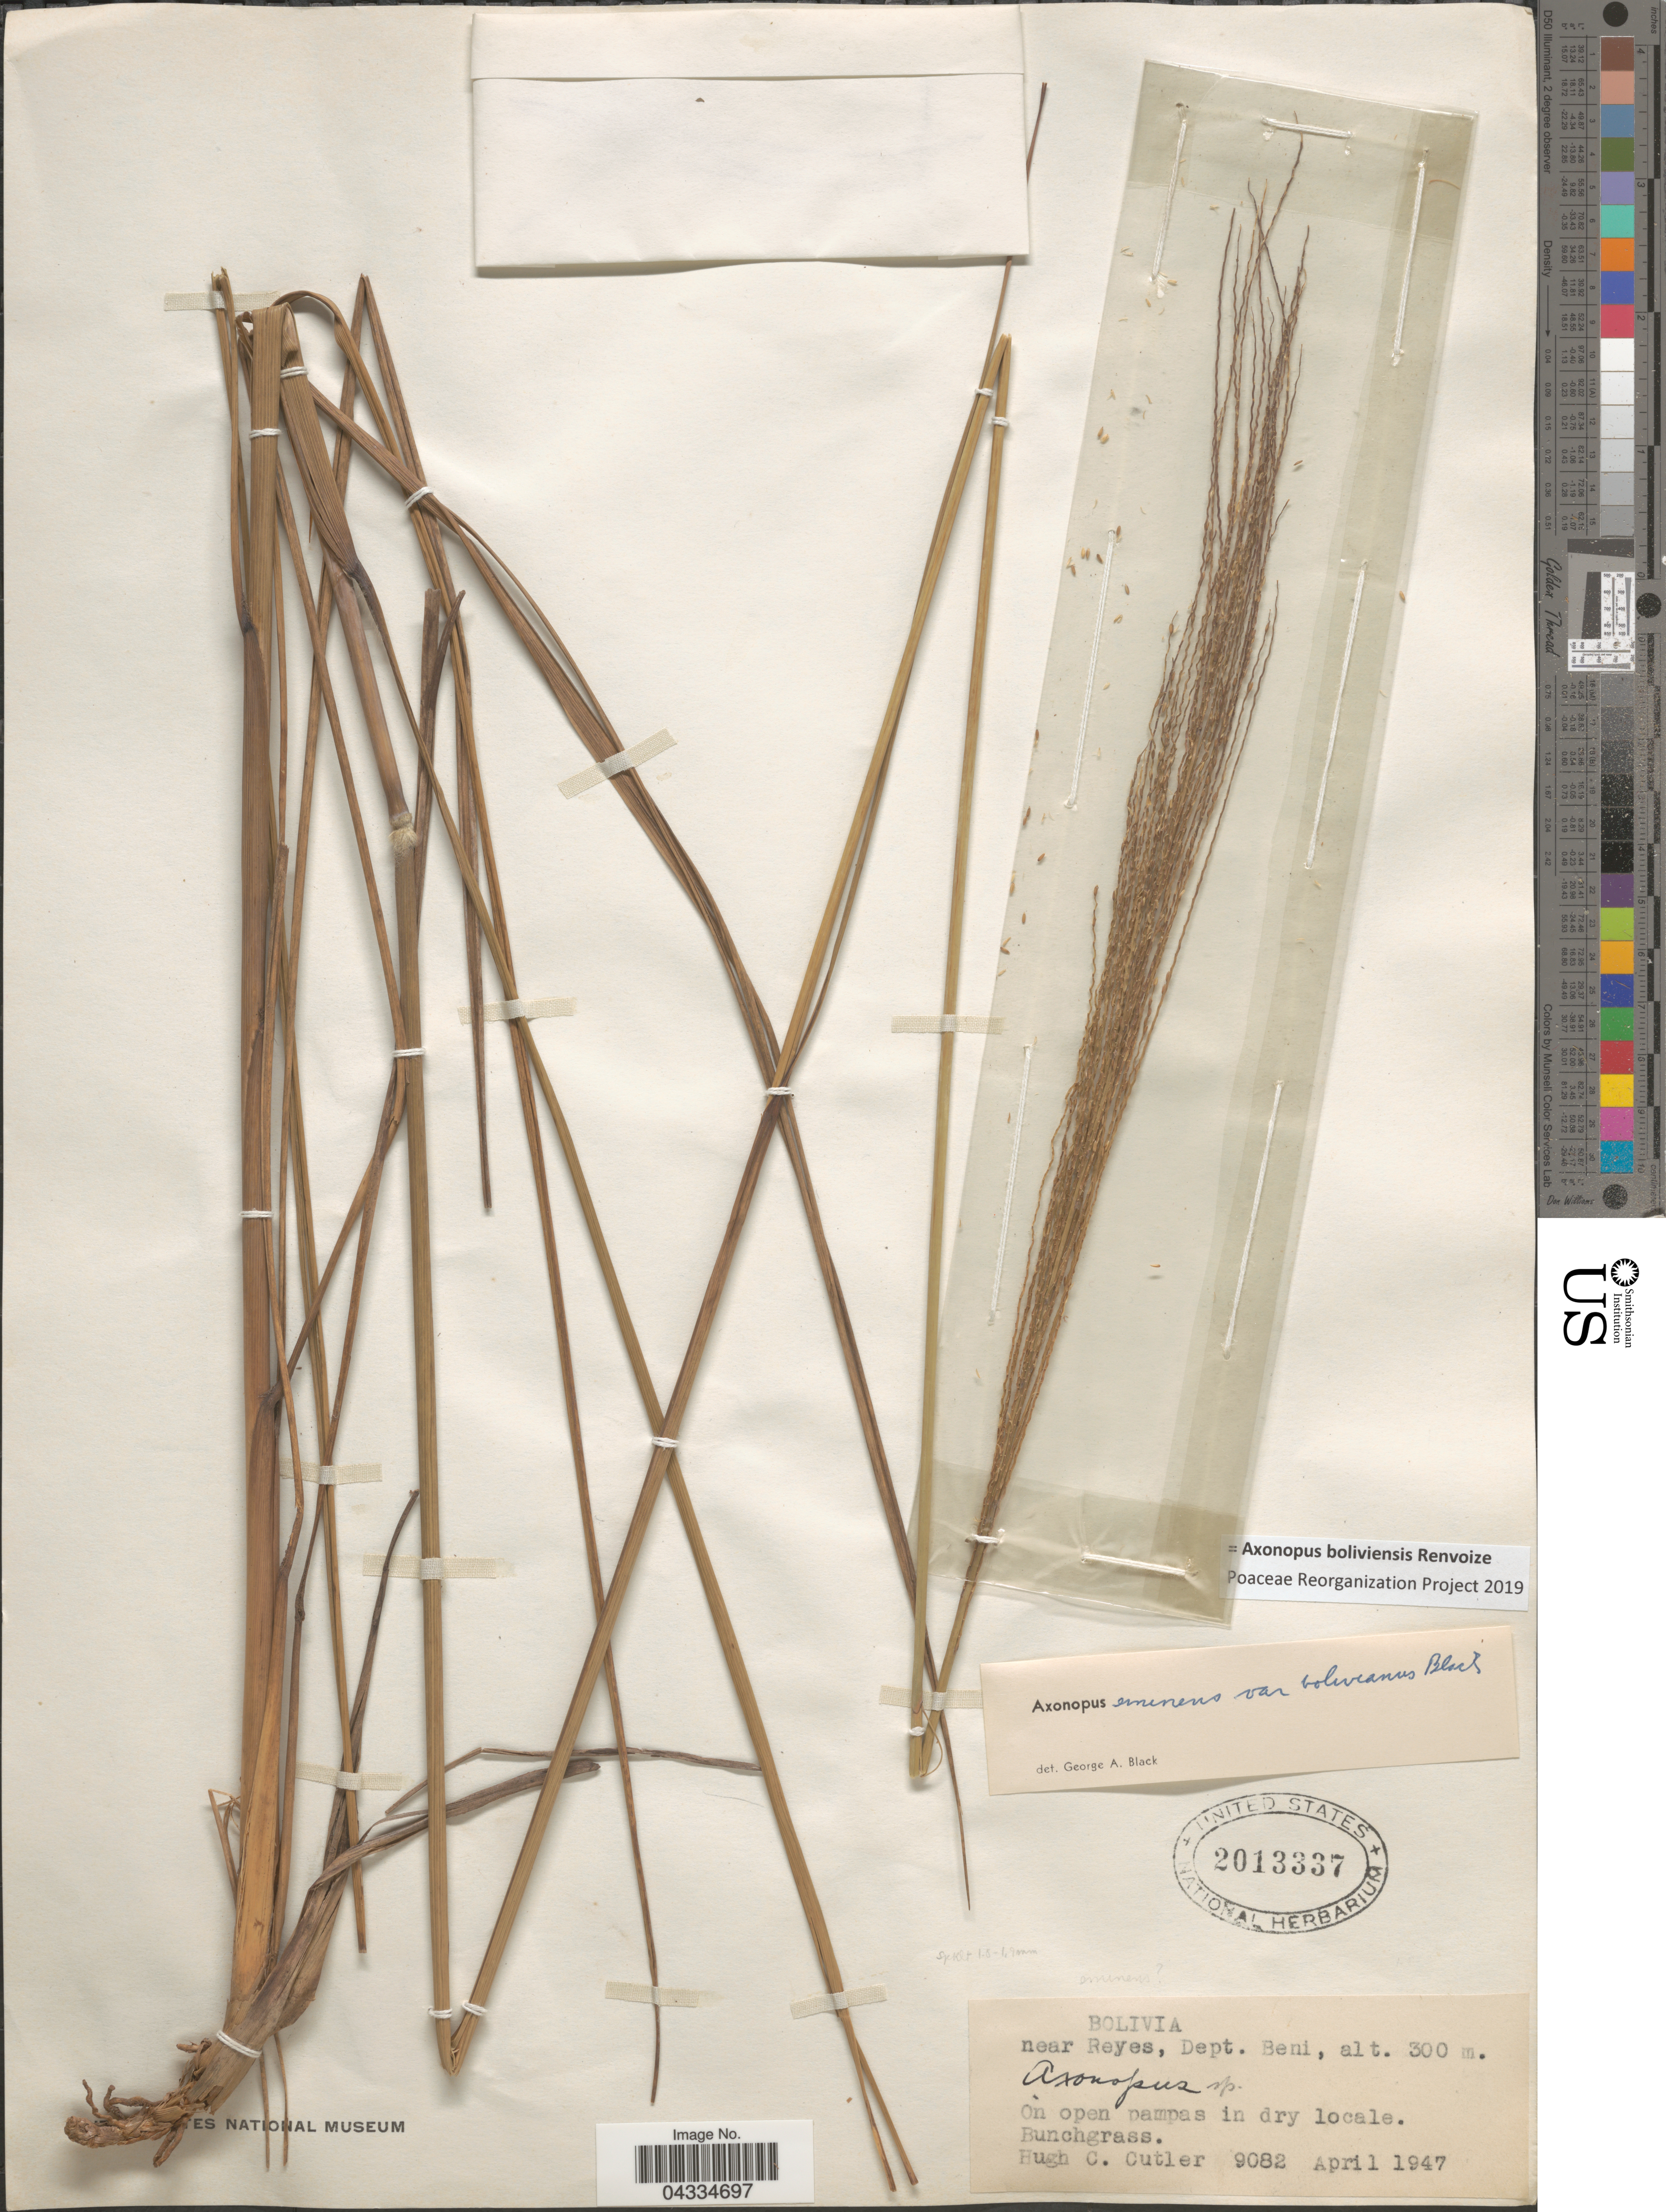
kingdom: Plantae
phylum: Tracheophyta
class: Liliopsida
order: Poales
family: Poaceae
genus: Axonopus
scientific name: Axonopus boliviensis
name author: Renvoize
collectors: H. C. Cutler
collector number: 9082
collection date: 1947-04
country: Bolivia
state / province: Beni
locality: Near Reyes, Dept. Beni. On open pampas in dry locale.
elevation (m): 300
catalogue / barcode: US 2013337